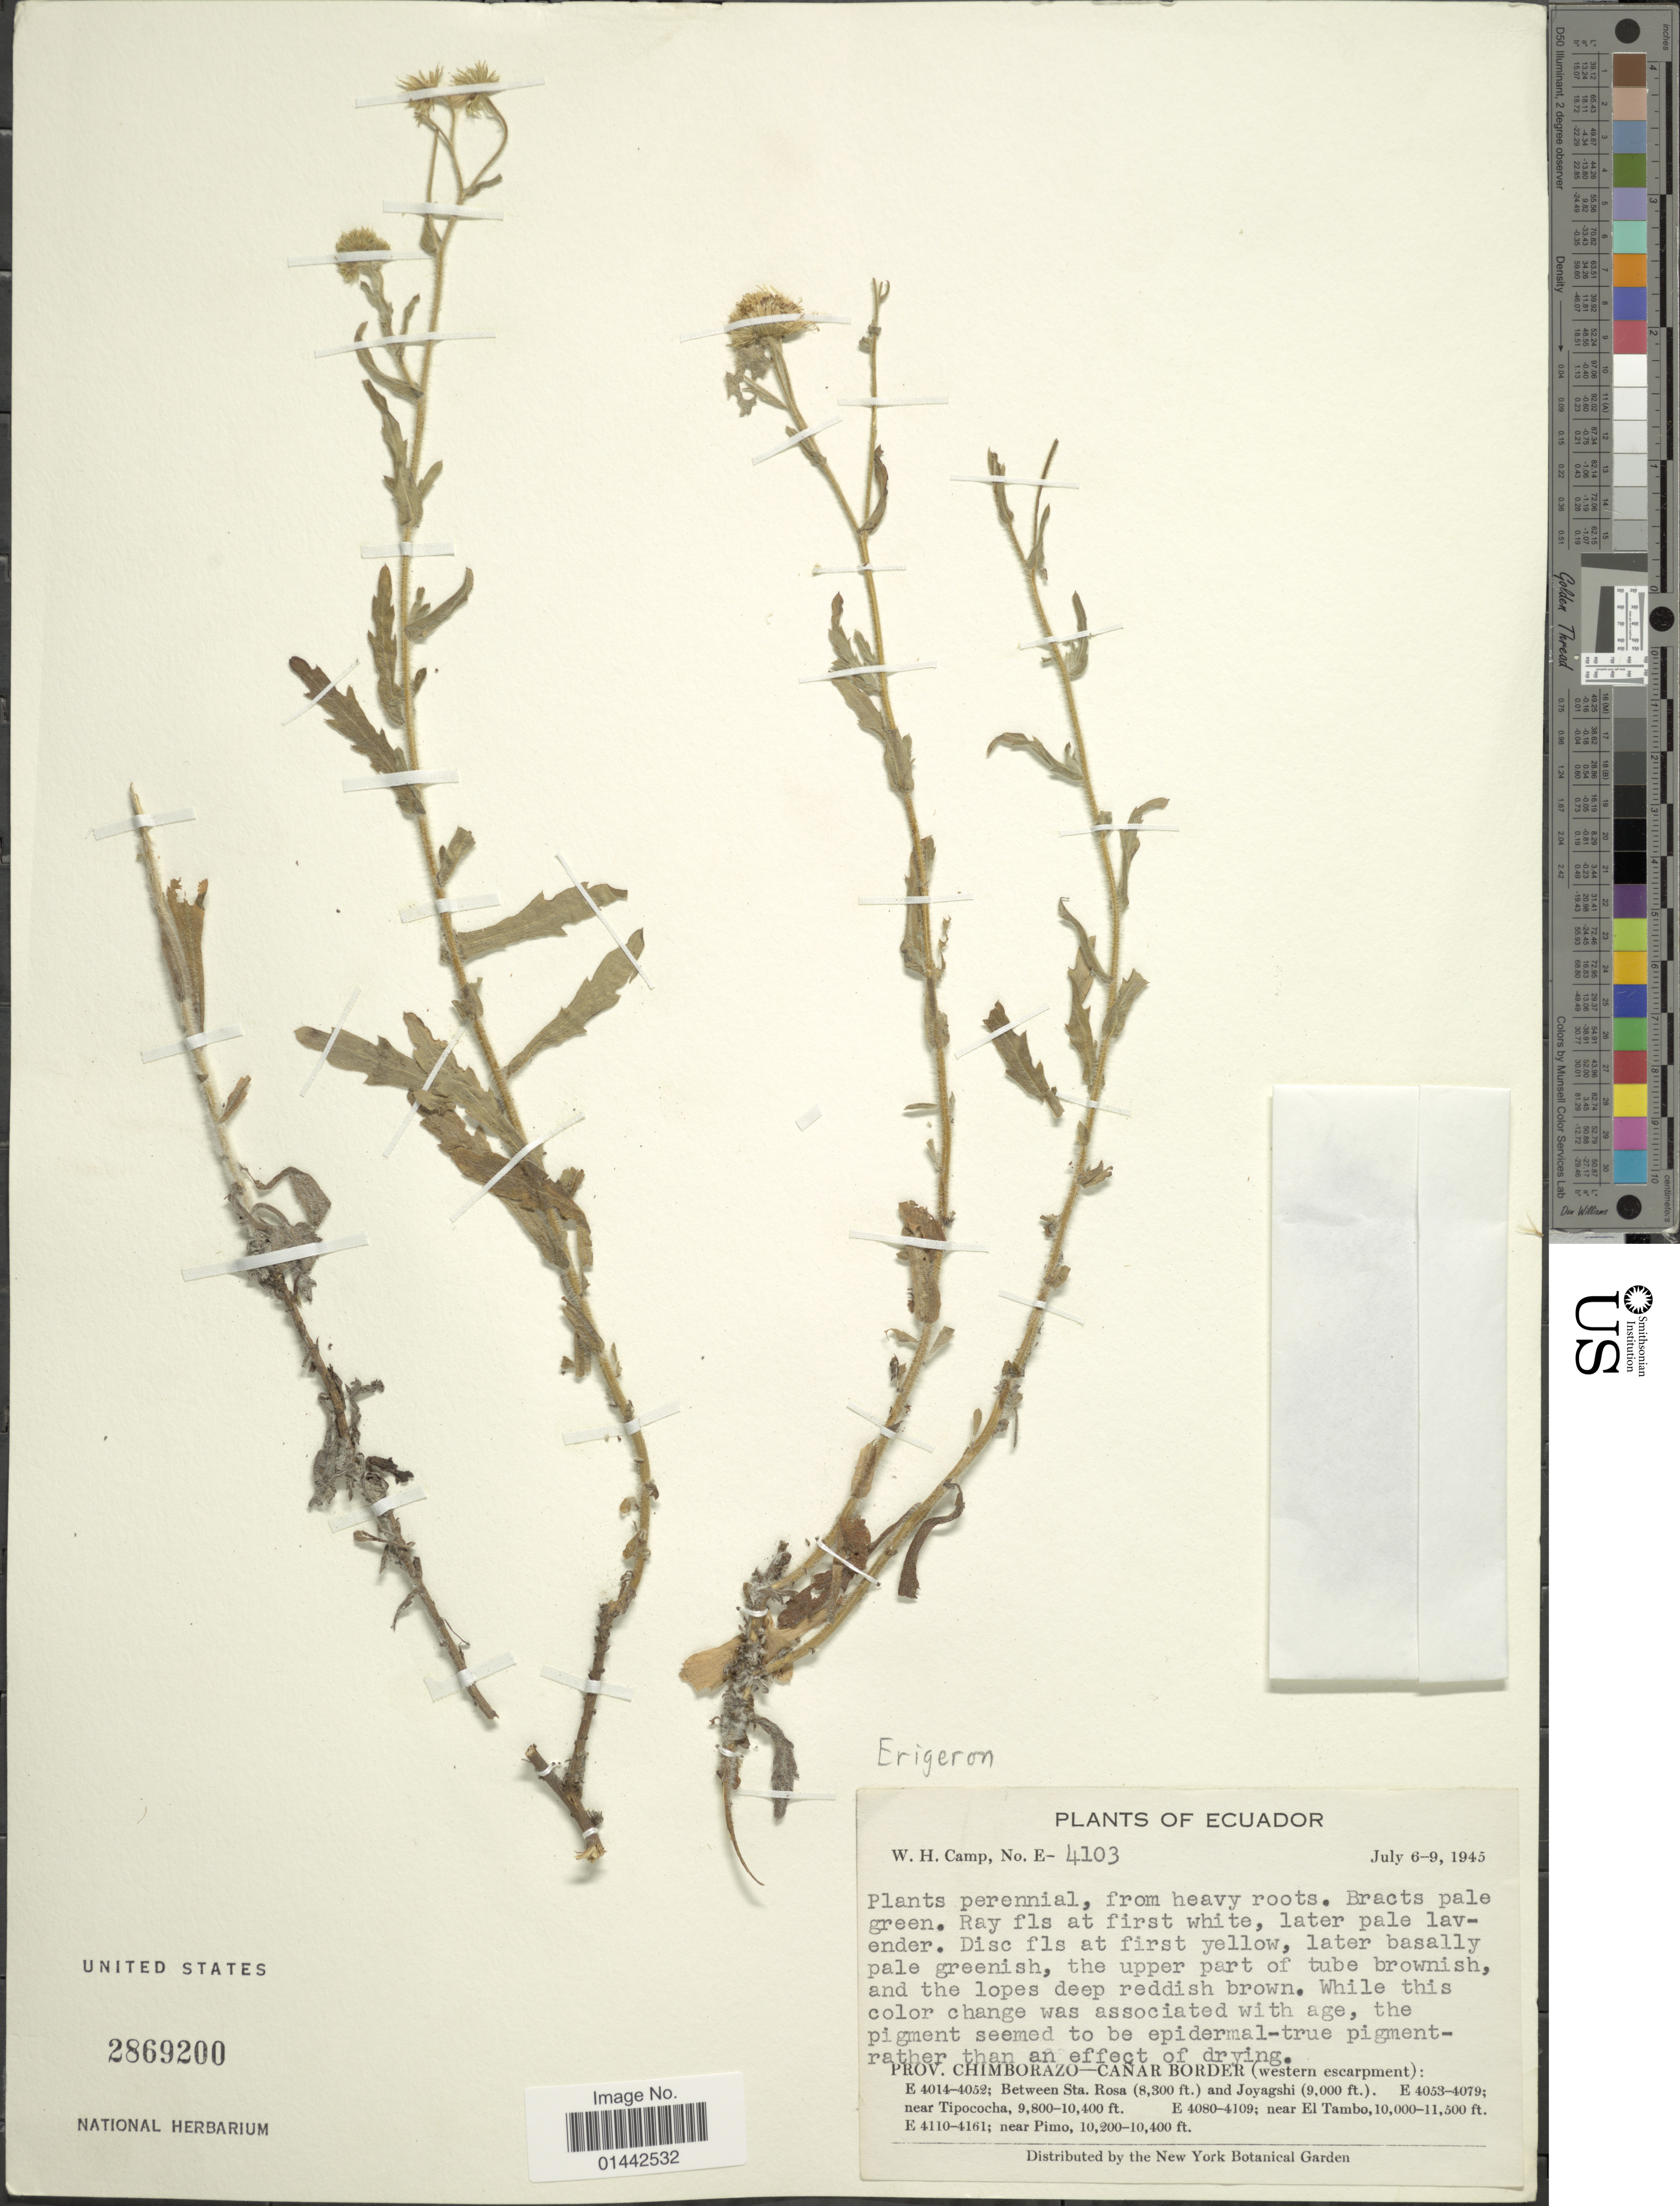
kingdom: Plantae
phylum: Tracheophyta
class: Magnoliopsida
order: Asterales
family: Asteraceae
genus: Erigeron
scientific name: Erigeron sp.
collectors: W. H. Camp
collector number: E-4103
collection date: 1945-07-06/1945-07-09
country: Ecuador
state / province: Chimborazo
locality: Canar border (western escarpment); between Sta. Rosa and Joyagshi, near Tipococha 9800-10.400 ft E 4080-4109; near El Tambo, 10,000-11,500 ft. E 4110-4161; near Pimo, 10,200-10,400 ft.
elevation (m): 2530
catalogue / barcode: US 2869200